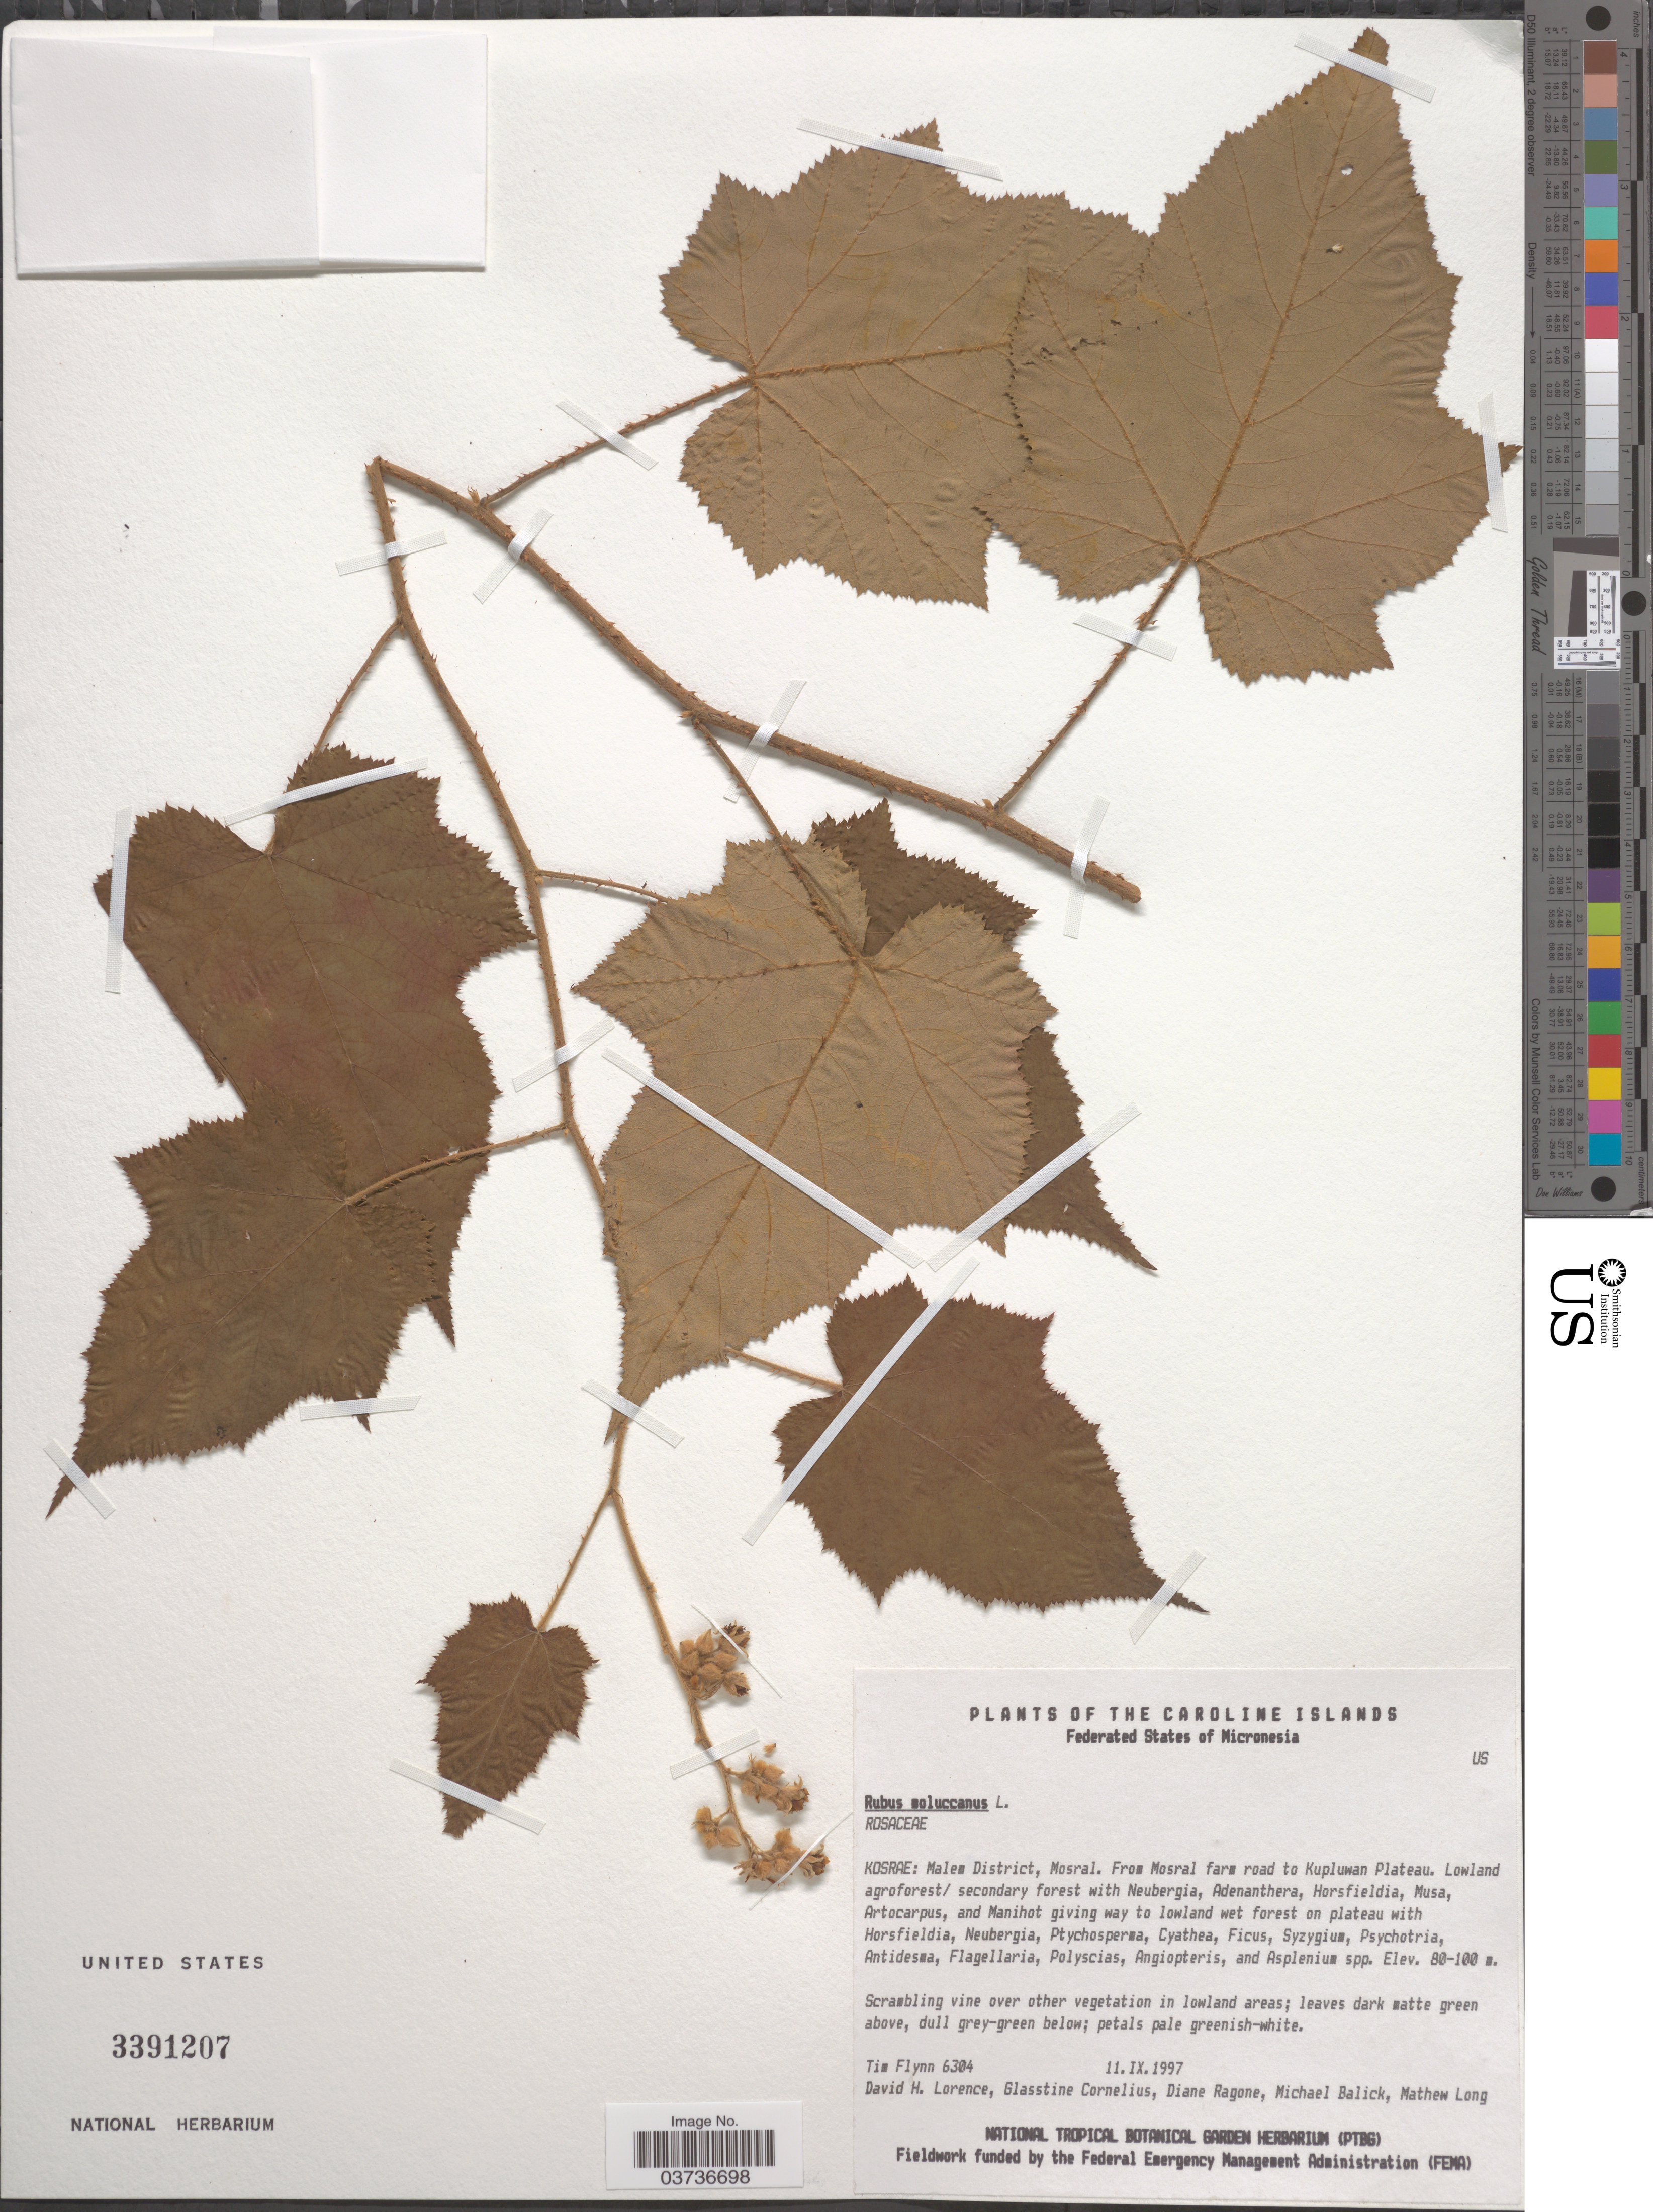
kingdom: Plantae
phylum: Tracheophyta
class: Magnoliopsida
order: Rosales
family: Rosaceae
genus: Rubus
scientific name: Rubus moluccanus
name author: L.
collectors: T. Flynn, D. Lorence, G. Cornelius, D. Ragone & et al.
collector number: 6304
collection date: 1997-09-11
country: Micronesia, Federated States of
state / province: Kosrae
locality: Caroline Islands. Malem District, Mosral. From Mosral farm road to Kupluwan Plateau.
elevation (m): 80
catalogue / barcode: US 3391207